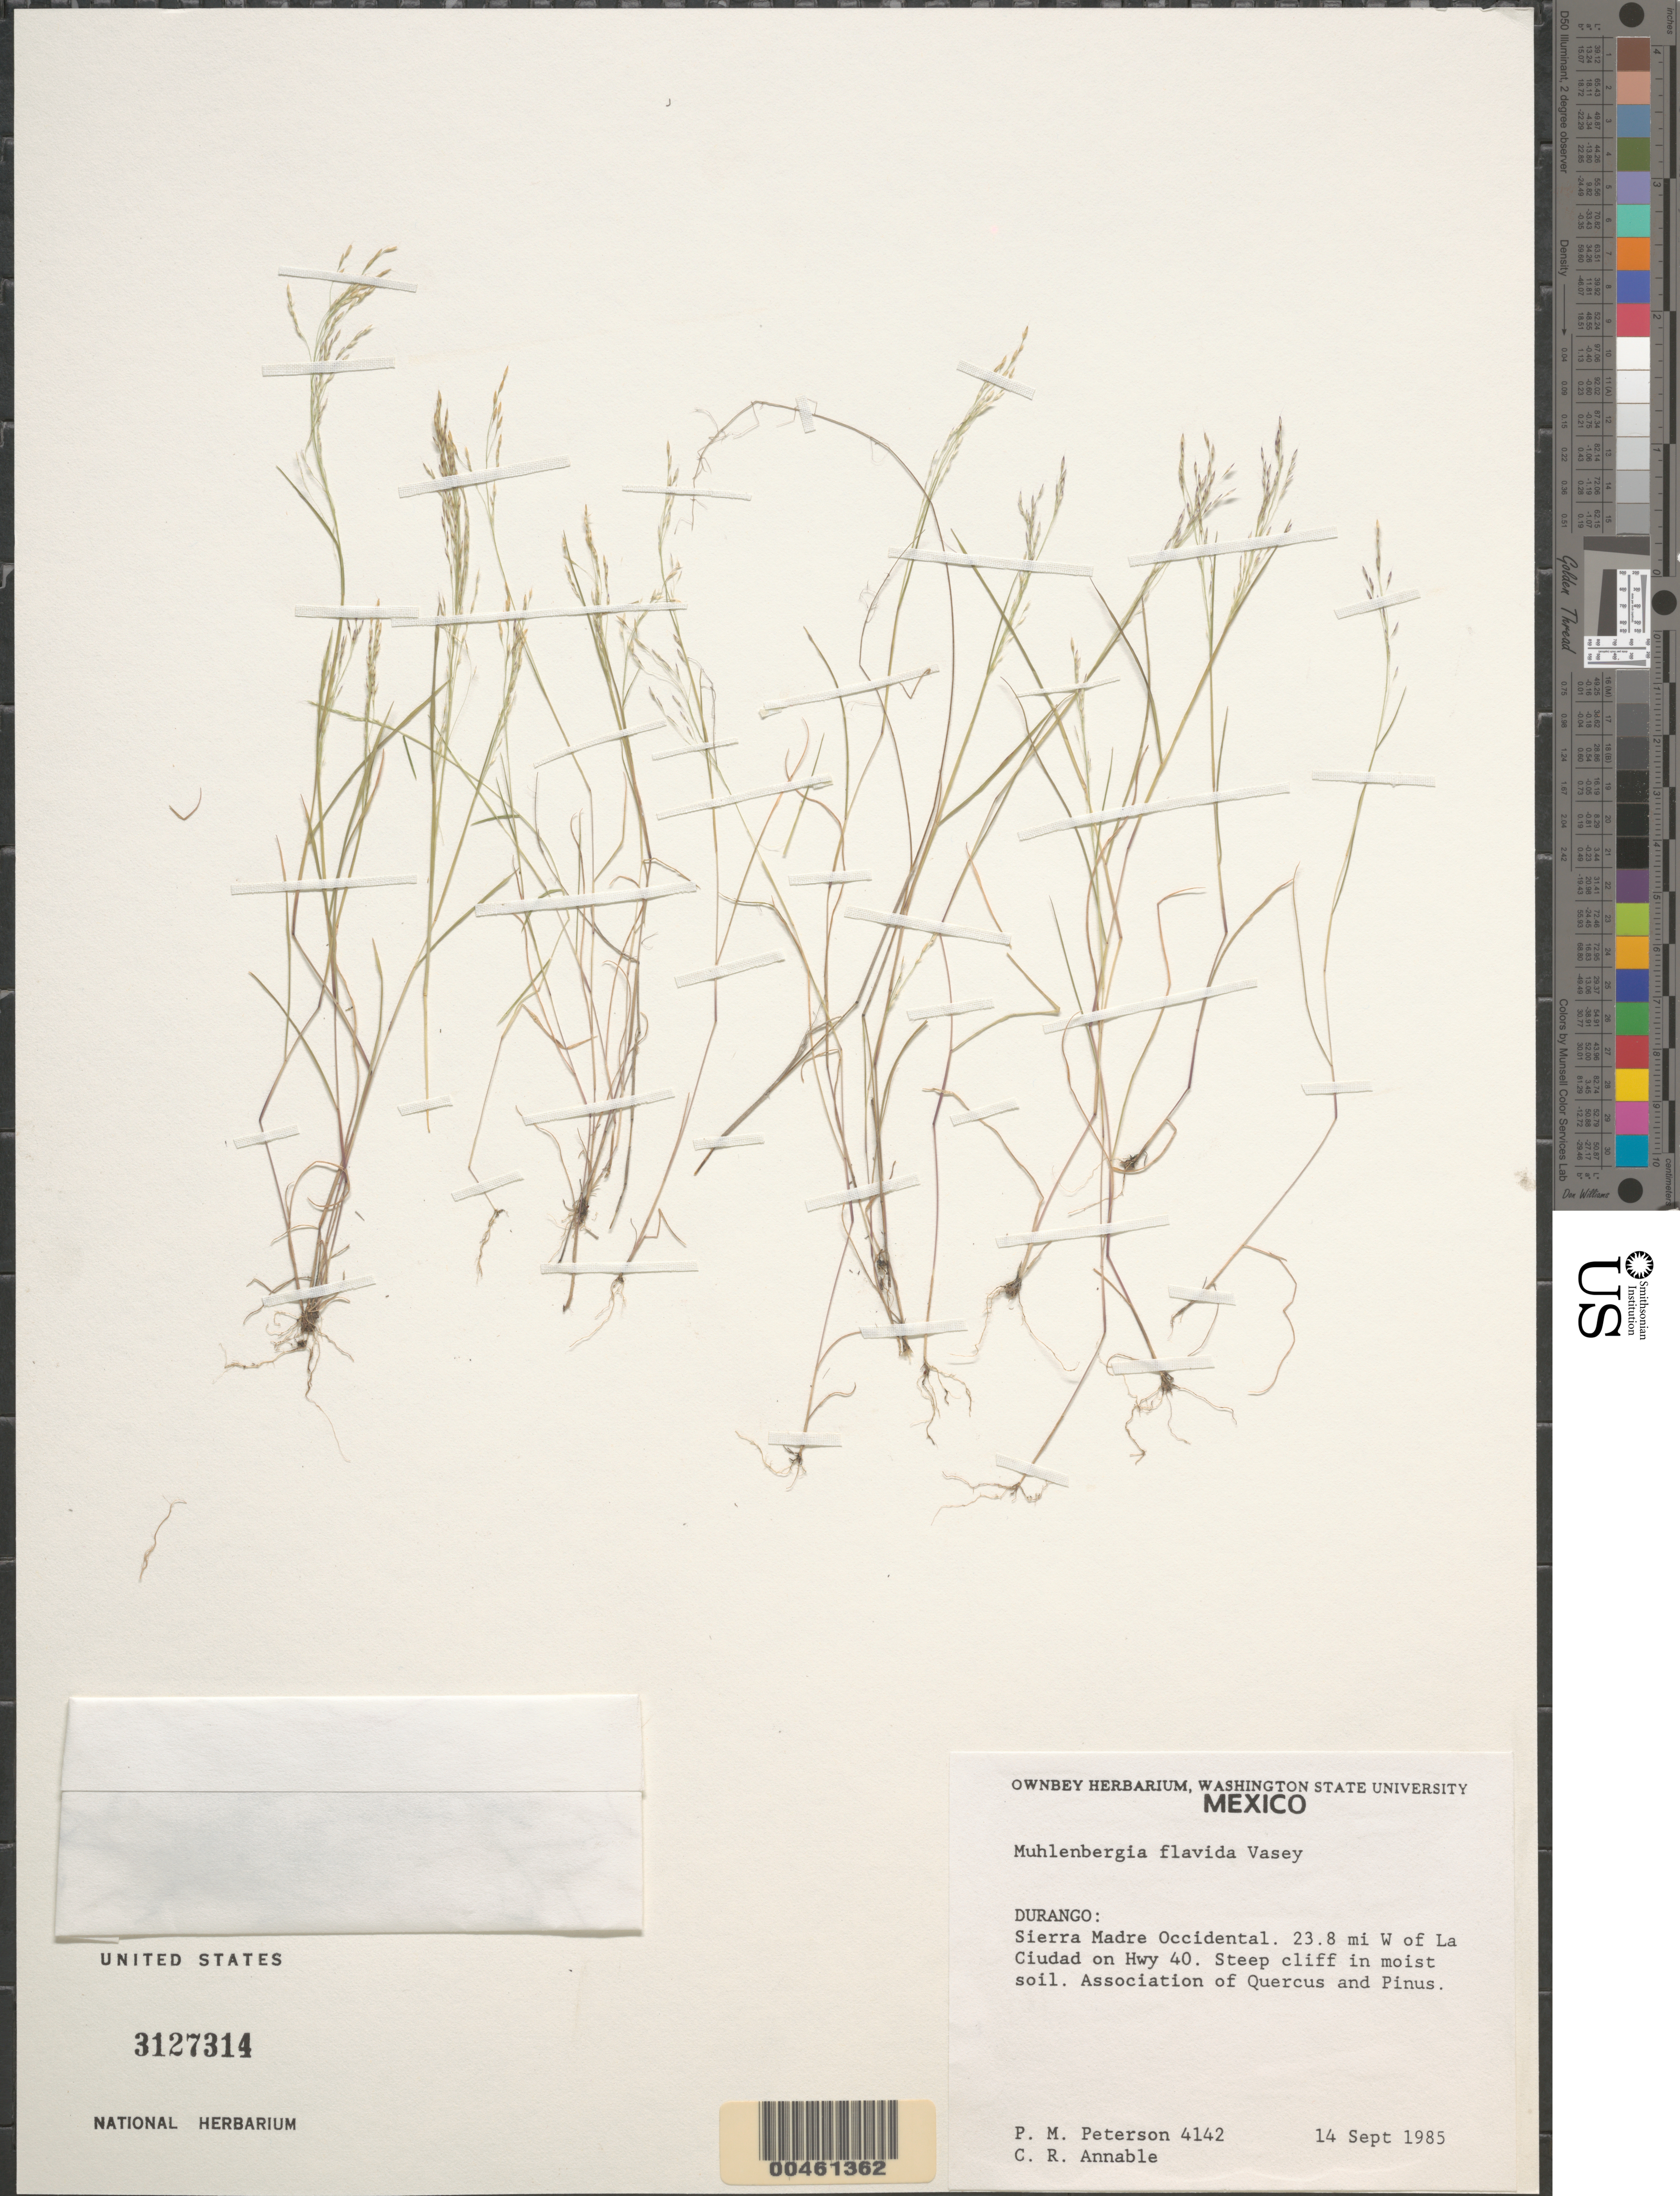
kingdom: Plantae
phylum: Tracheophyta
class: Liliopsida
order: Poales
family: Poaceae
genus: Muhlenbergia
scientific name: Muhlenbergia flavida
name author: Vasey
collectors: P. M. Peterson & C. R. Annable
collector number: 04142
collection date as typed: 14 Sep 1985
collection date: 1985-09-14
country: Mexico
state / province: Durango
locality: Sierra Madre Occidental, 23.8 miles W of La Ciudad on Hwy 40.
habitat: Steep cliff in moist soil. Associated with Quercus and Pinus.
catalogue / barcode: US 3127314